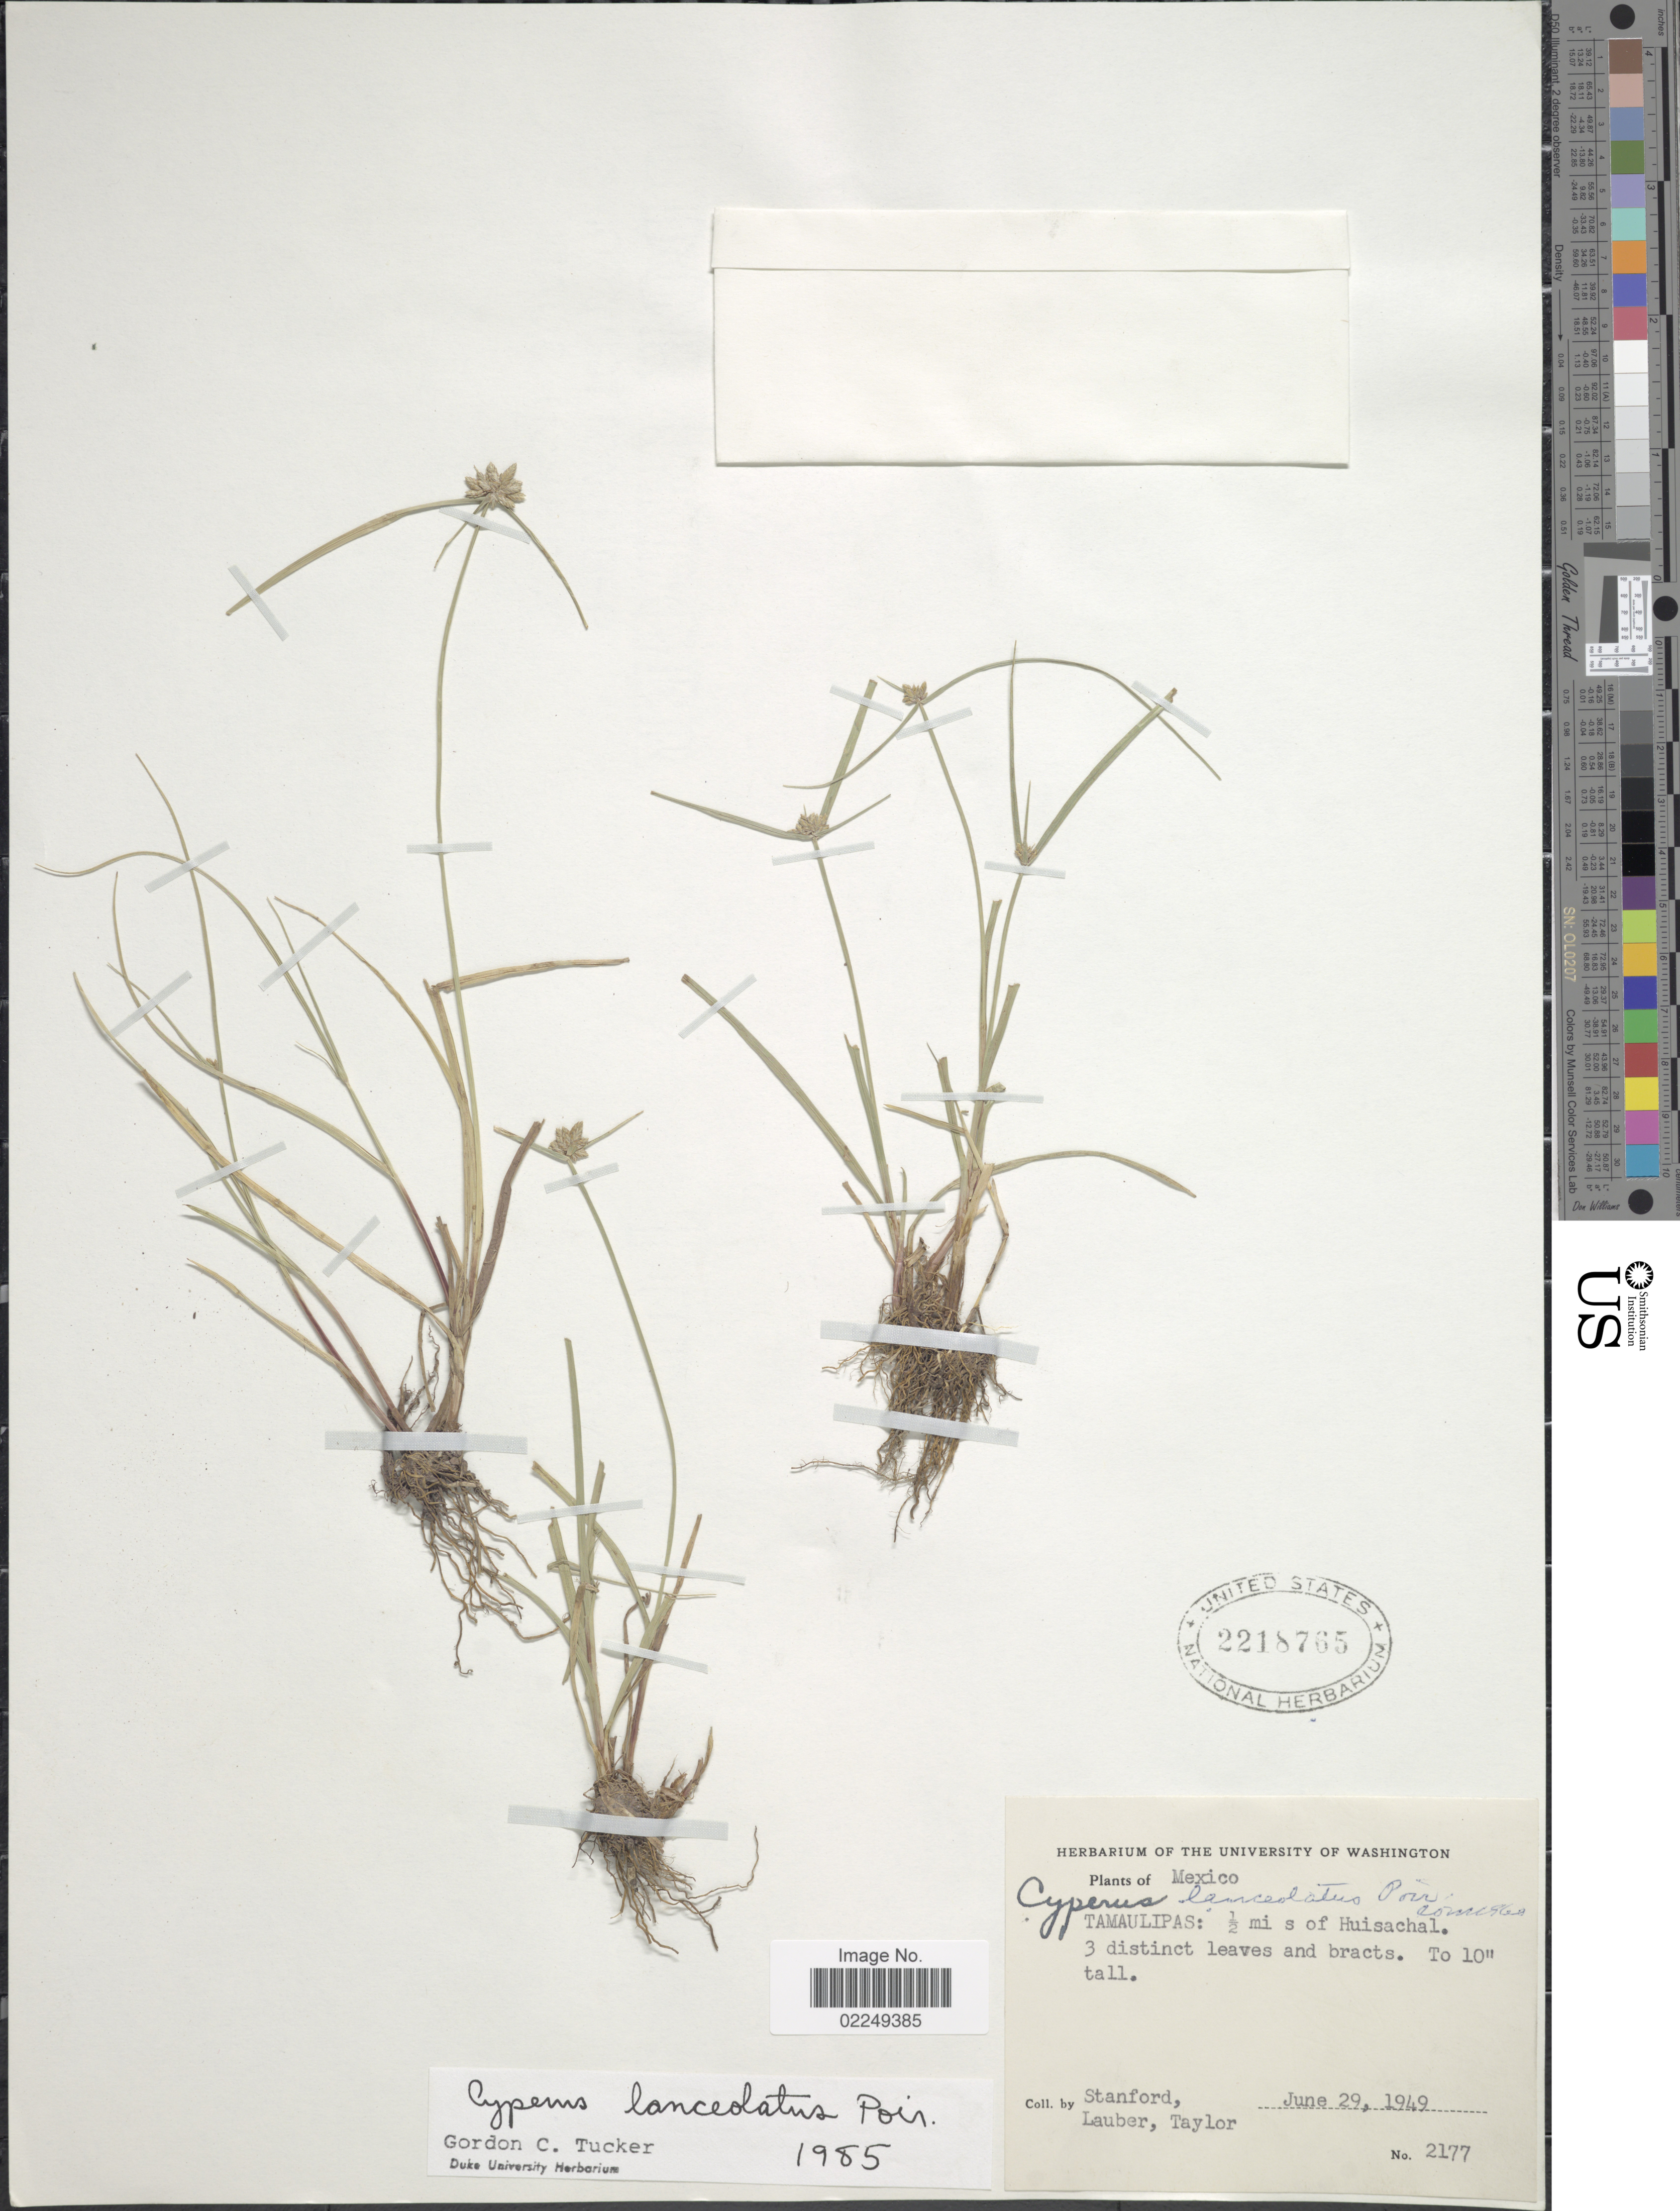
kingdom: Plantae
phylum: Tracheophyta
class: Liliopsida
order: Poales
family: Cyperaceae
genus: Cyperus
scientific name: Cyperus lanceolatus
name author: Poir.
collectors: -. Stanford, Lauber, -- & -- Taylor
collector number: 2177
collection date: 1949-06-29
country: Mexico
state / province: Tamaulipas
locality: Tamaulipas: ½ mi S of Huisachal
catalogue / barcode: US 2218765